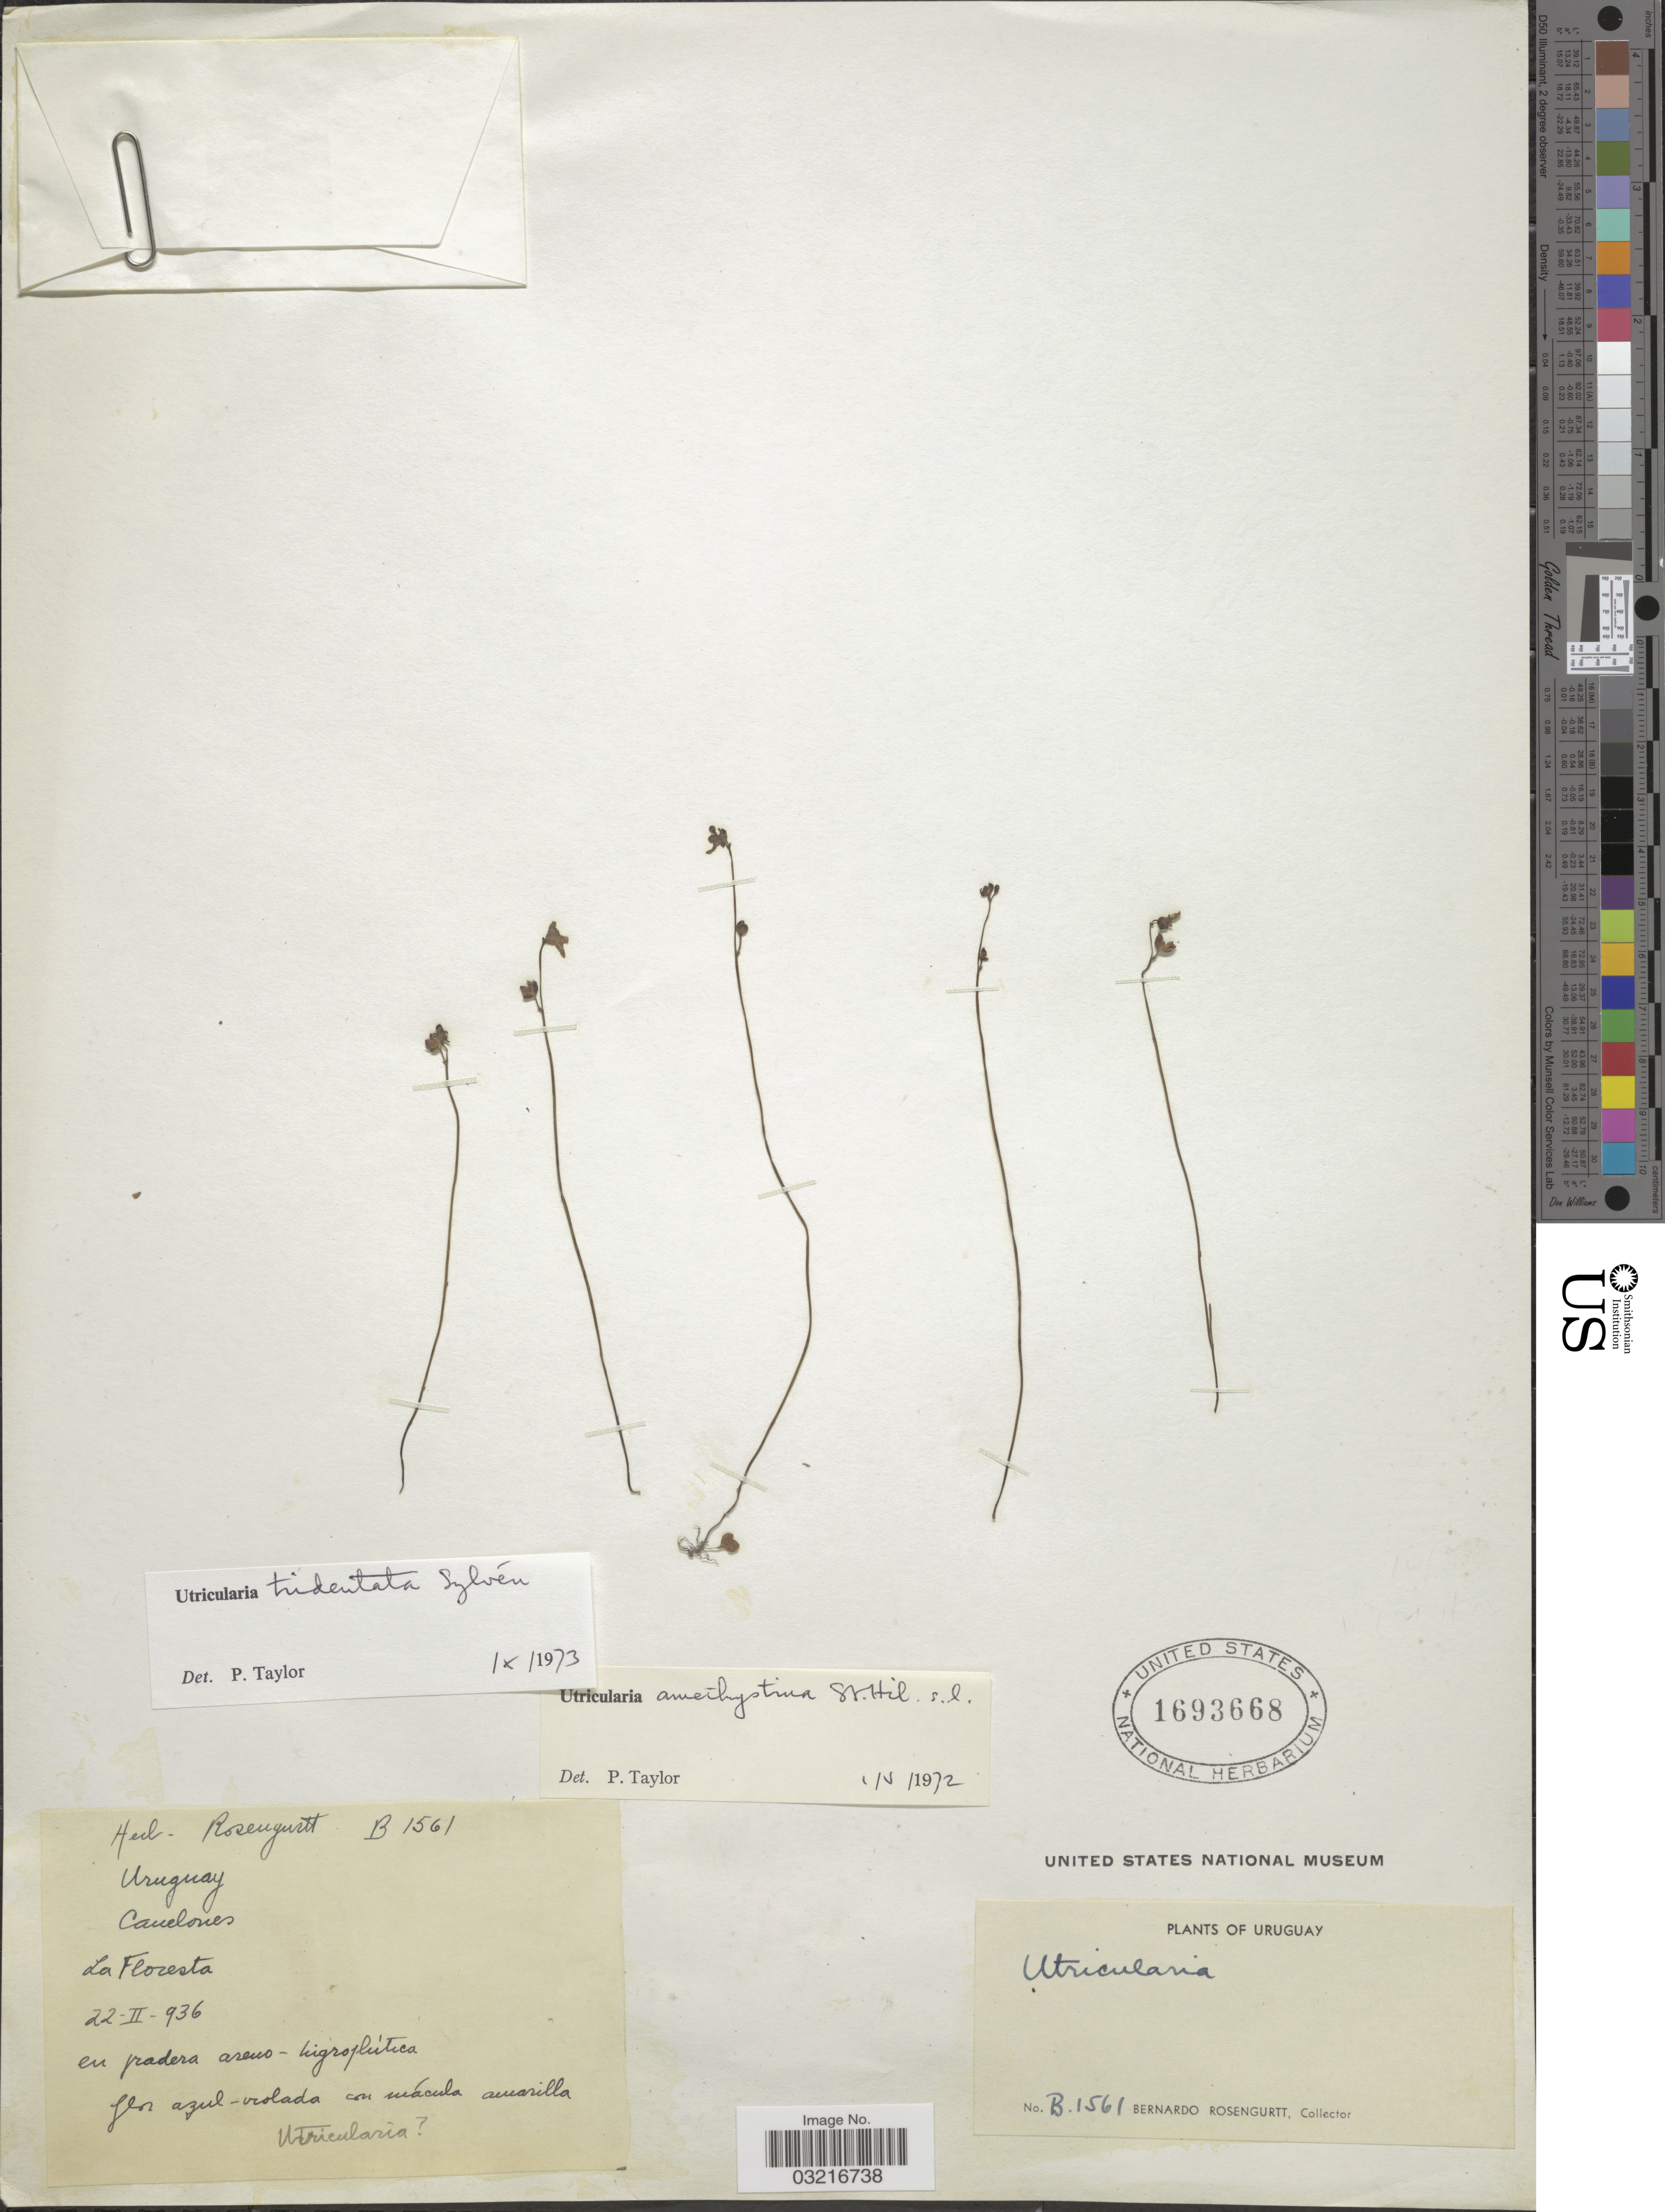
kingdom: Plantae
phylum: Tracheophyta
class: Magnoliopsida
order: Lamiales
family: Lentibulariaceae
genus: Utricularia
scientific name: Utricularia tridentata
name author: Sylvén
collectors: B. Rosengurtt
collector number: B1561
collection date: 1936-02-22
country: Uruguay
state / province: Canelones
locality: La Floresta.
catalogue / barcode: US 1693668